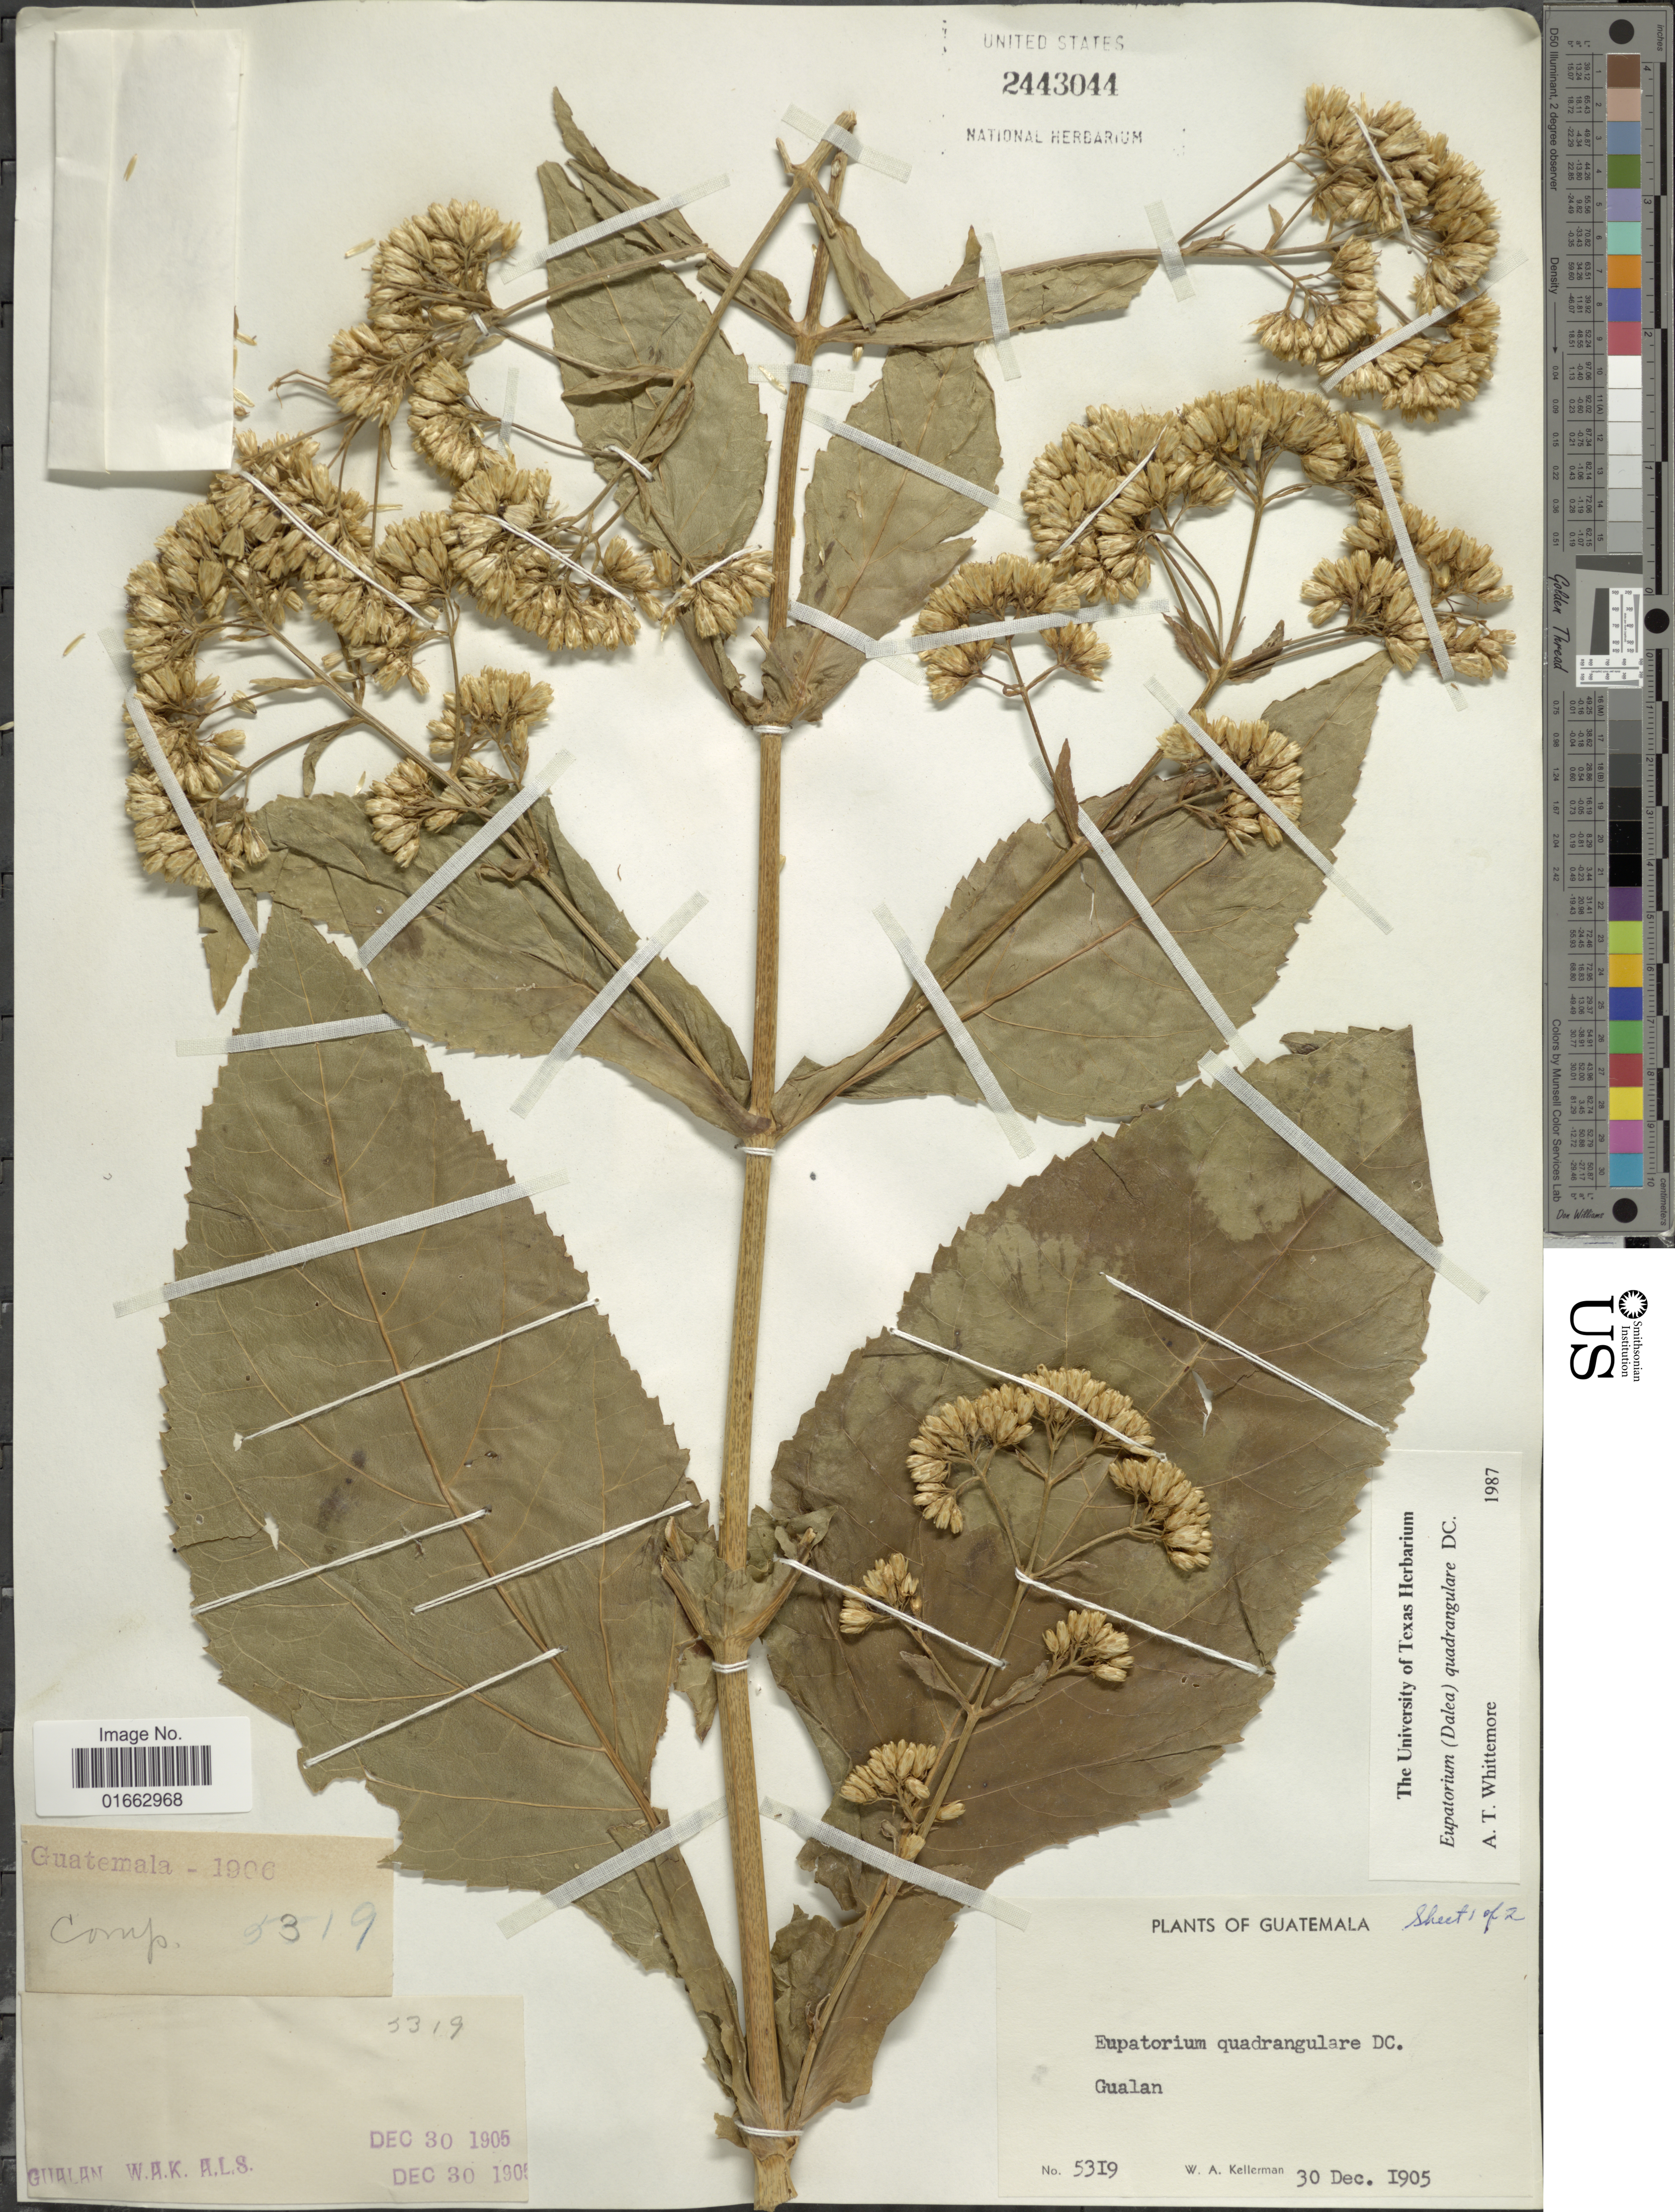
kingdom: Plantae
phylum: Tracheophyta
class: Magnoliopsida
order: Asterales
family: Asteraceae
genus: Critonia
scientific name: Critonia quadrangularis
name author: (DC.) R.M. King & H. Rob.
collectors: W. Kellerman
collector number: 5319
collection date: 1905-12-30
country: Guatemala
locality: Gualan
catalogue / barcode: US 2443044